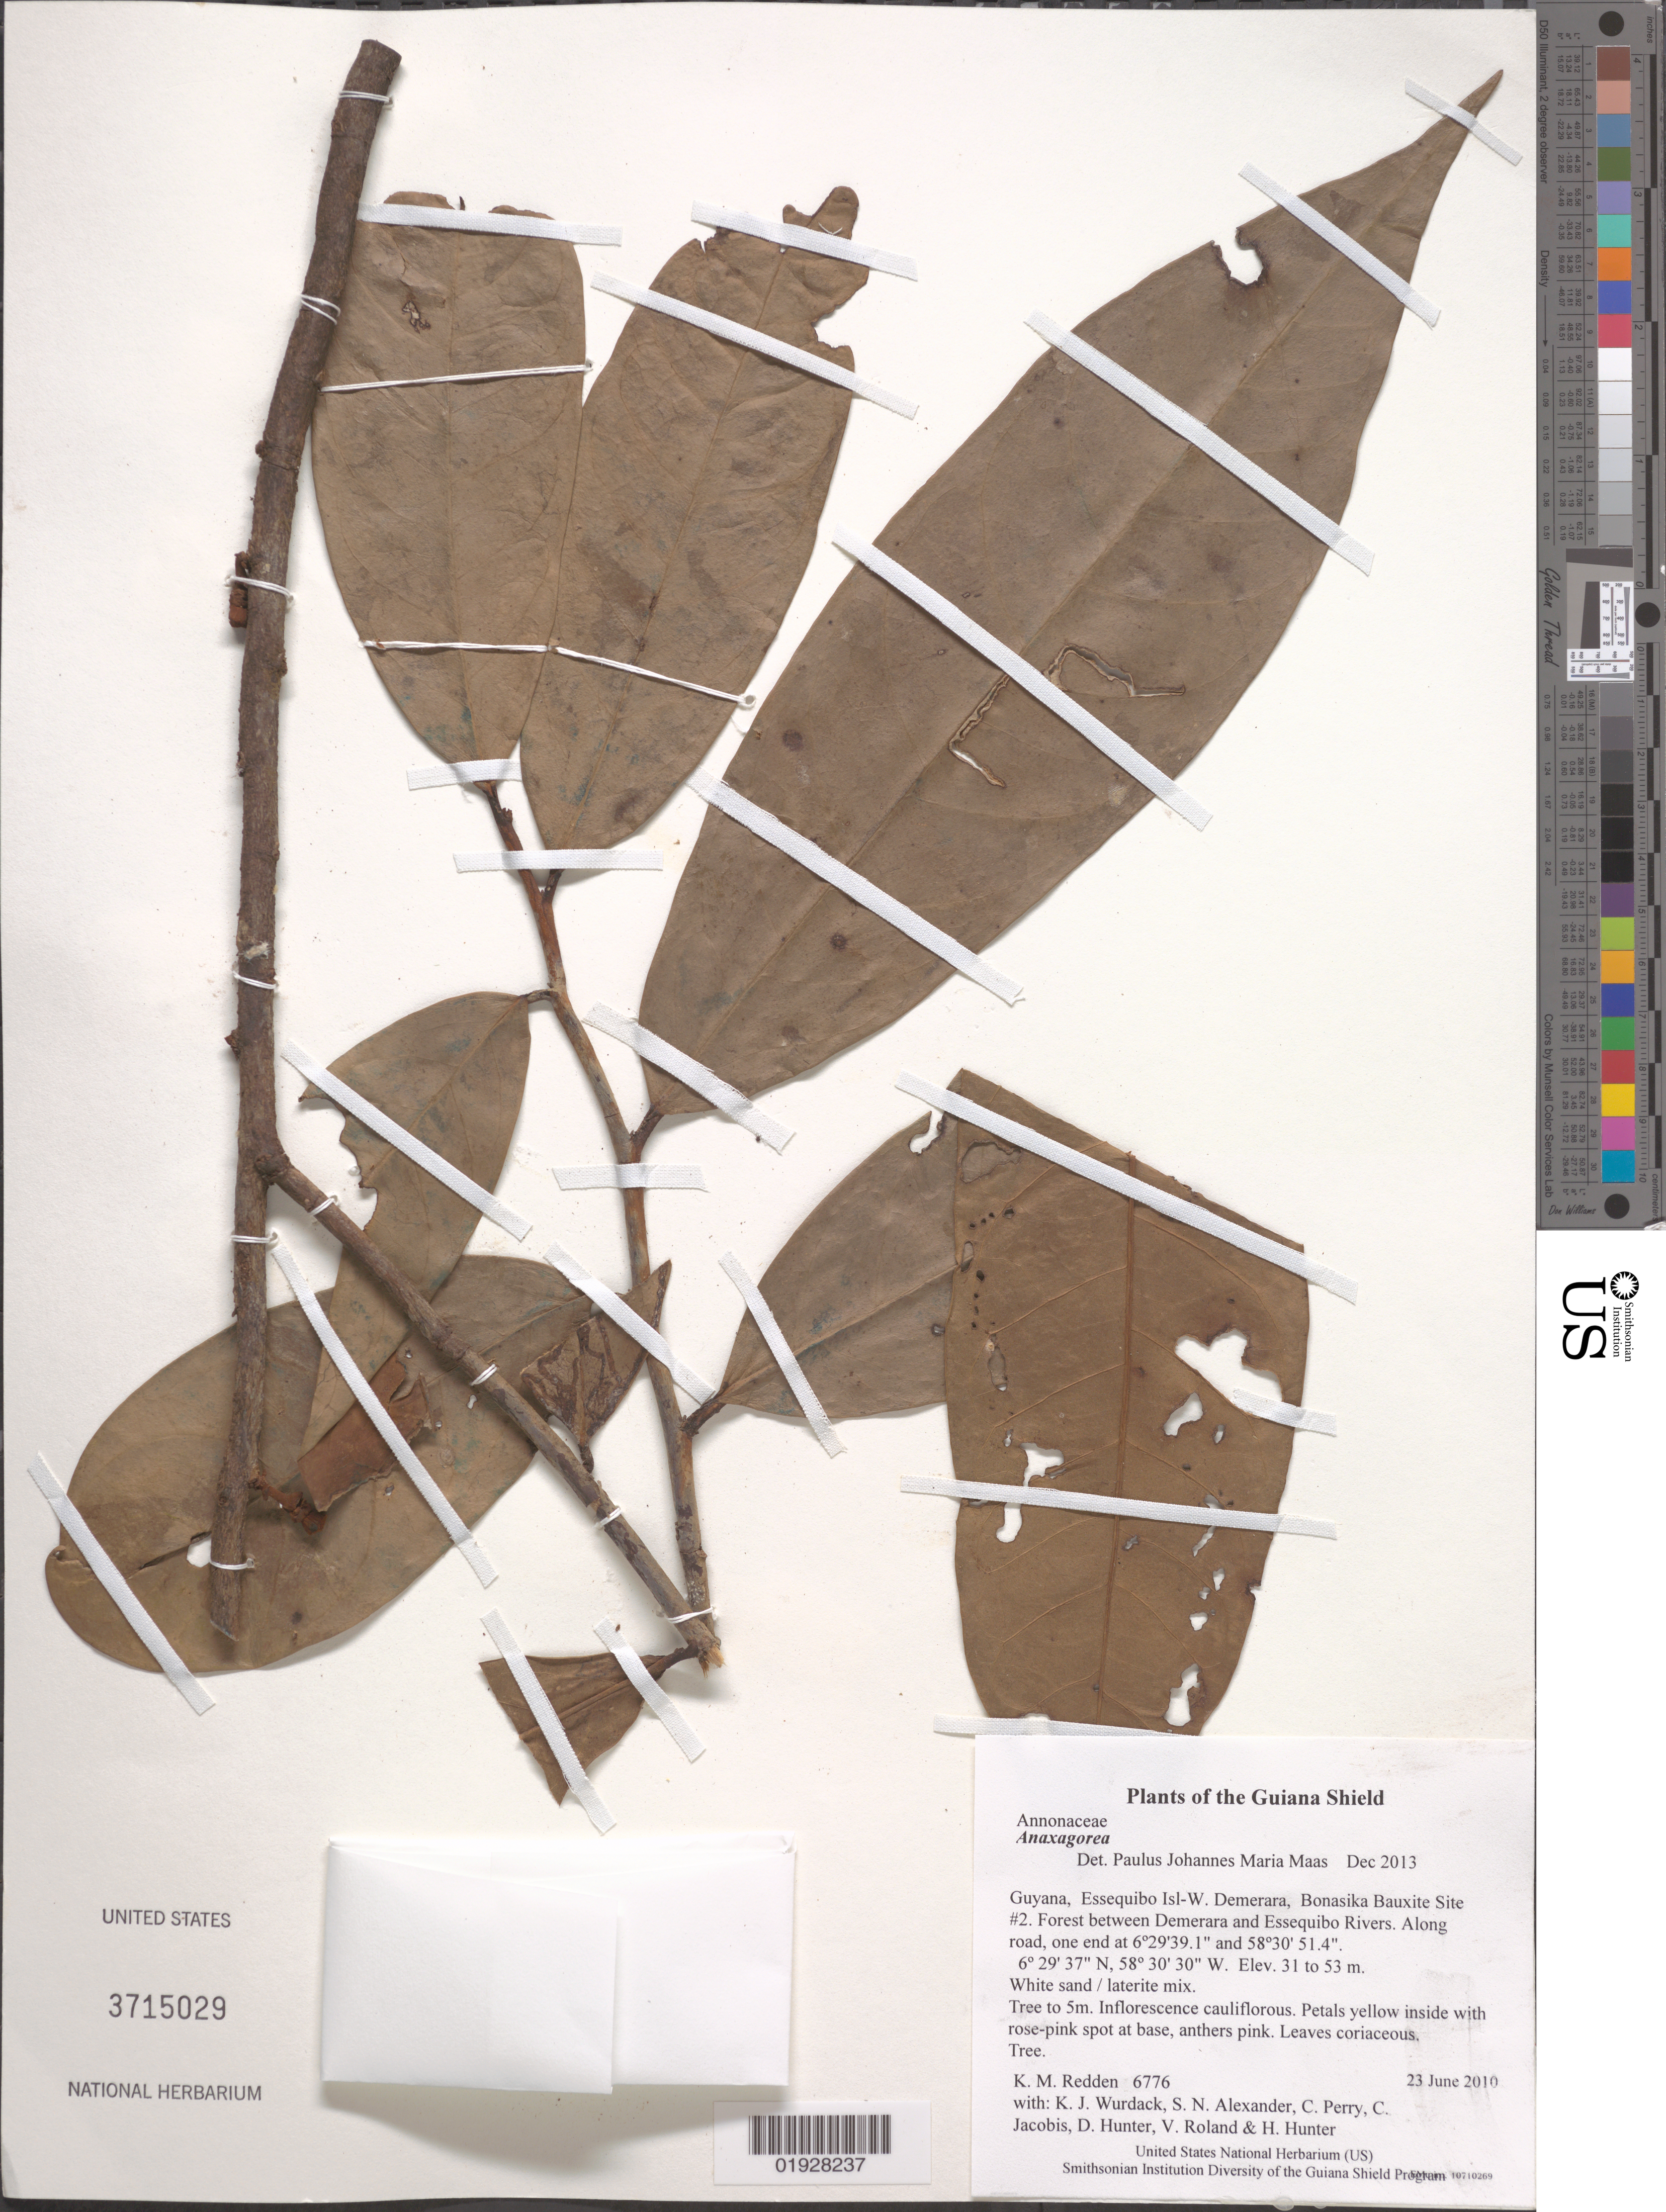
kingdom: Plantae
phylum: Tracheophyta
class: Magnoliopsida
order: Magnoliales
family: Annonaceae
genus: Anaxagorea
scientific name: Anaxagorea sp.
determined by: Maas, Paul J. M.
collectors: K. M. Redden, K. Wurdack, S. N. Alexander, C. Perry, C. Jacobis, D. Hunter, V. Roland & H. Hunter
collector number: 6776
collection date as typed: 23 June 2010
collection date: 2010-06-23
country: Guyana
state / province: Essequibo Isl-W. Demerara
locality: Bonasika Bauxite Site #2. Forest between Demerara and Essequibo Rivers. Along road, one end at 6º29'39.1" and 58º30' 51.4"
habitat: White sand / laterite mix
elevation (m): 31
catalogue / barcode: US 3715029